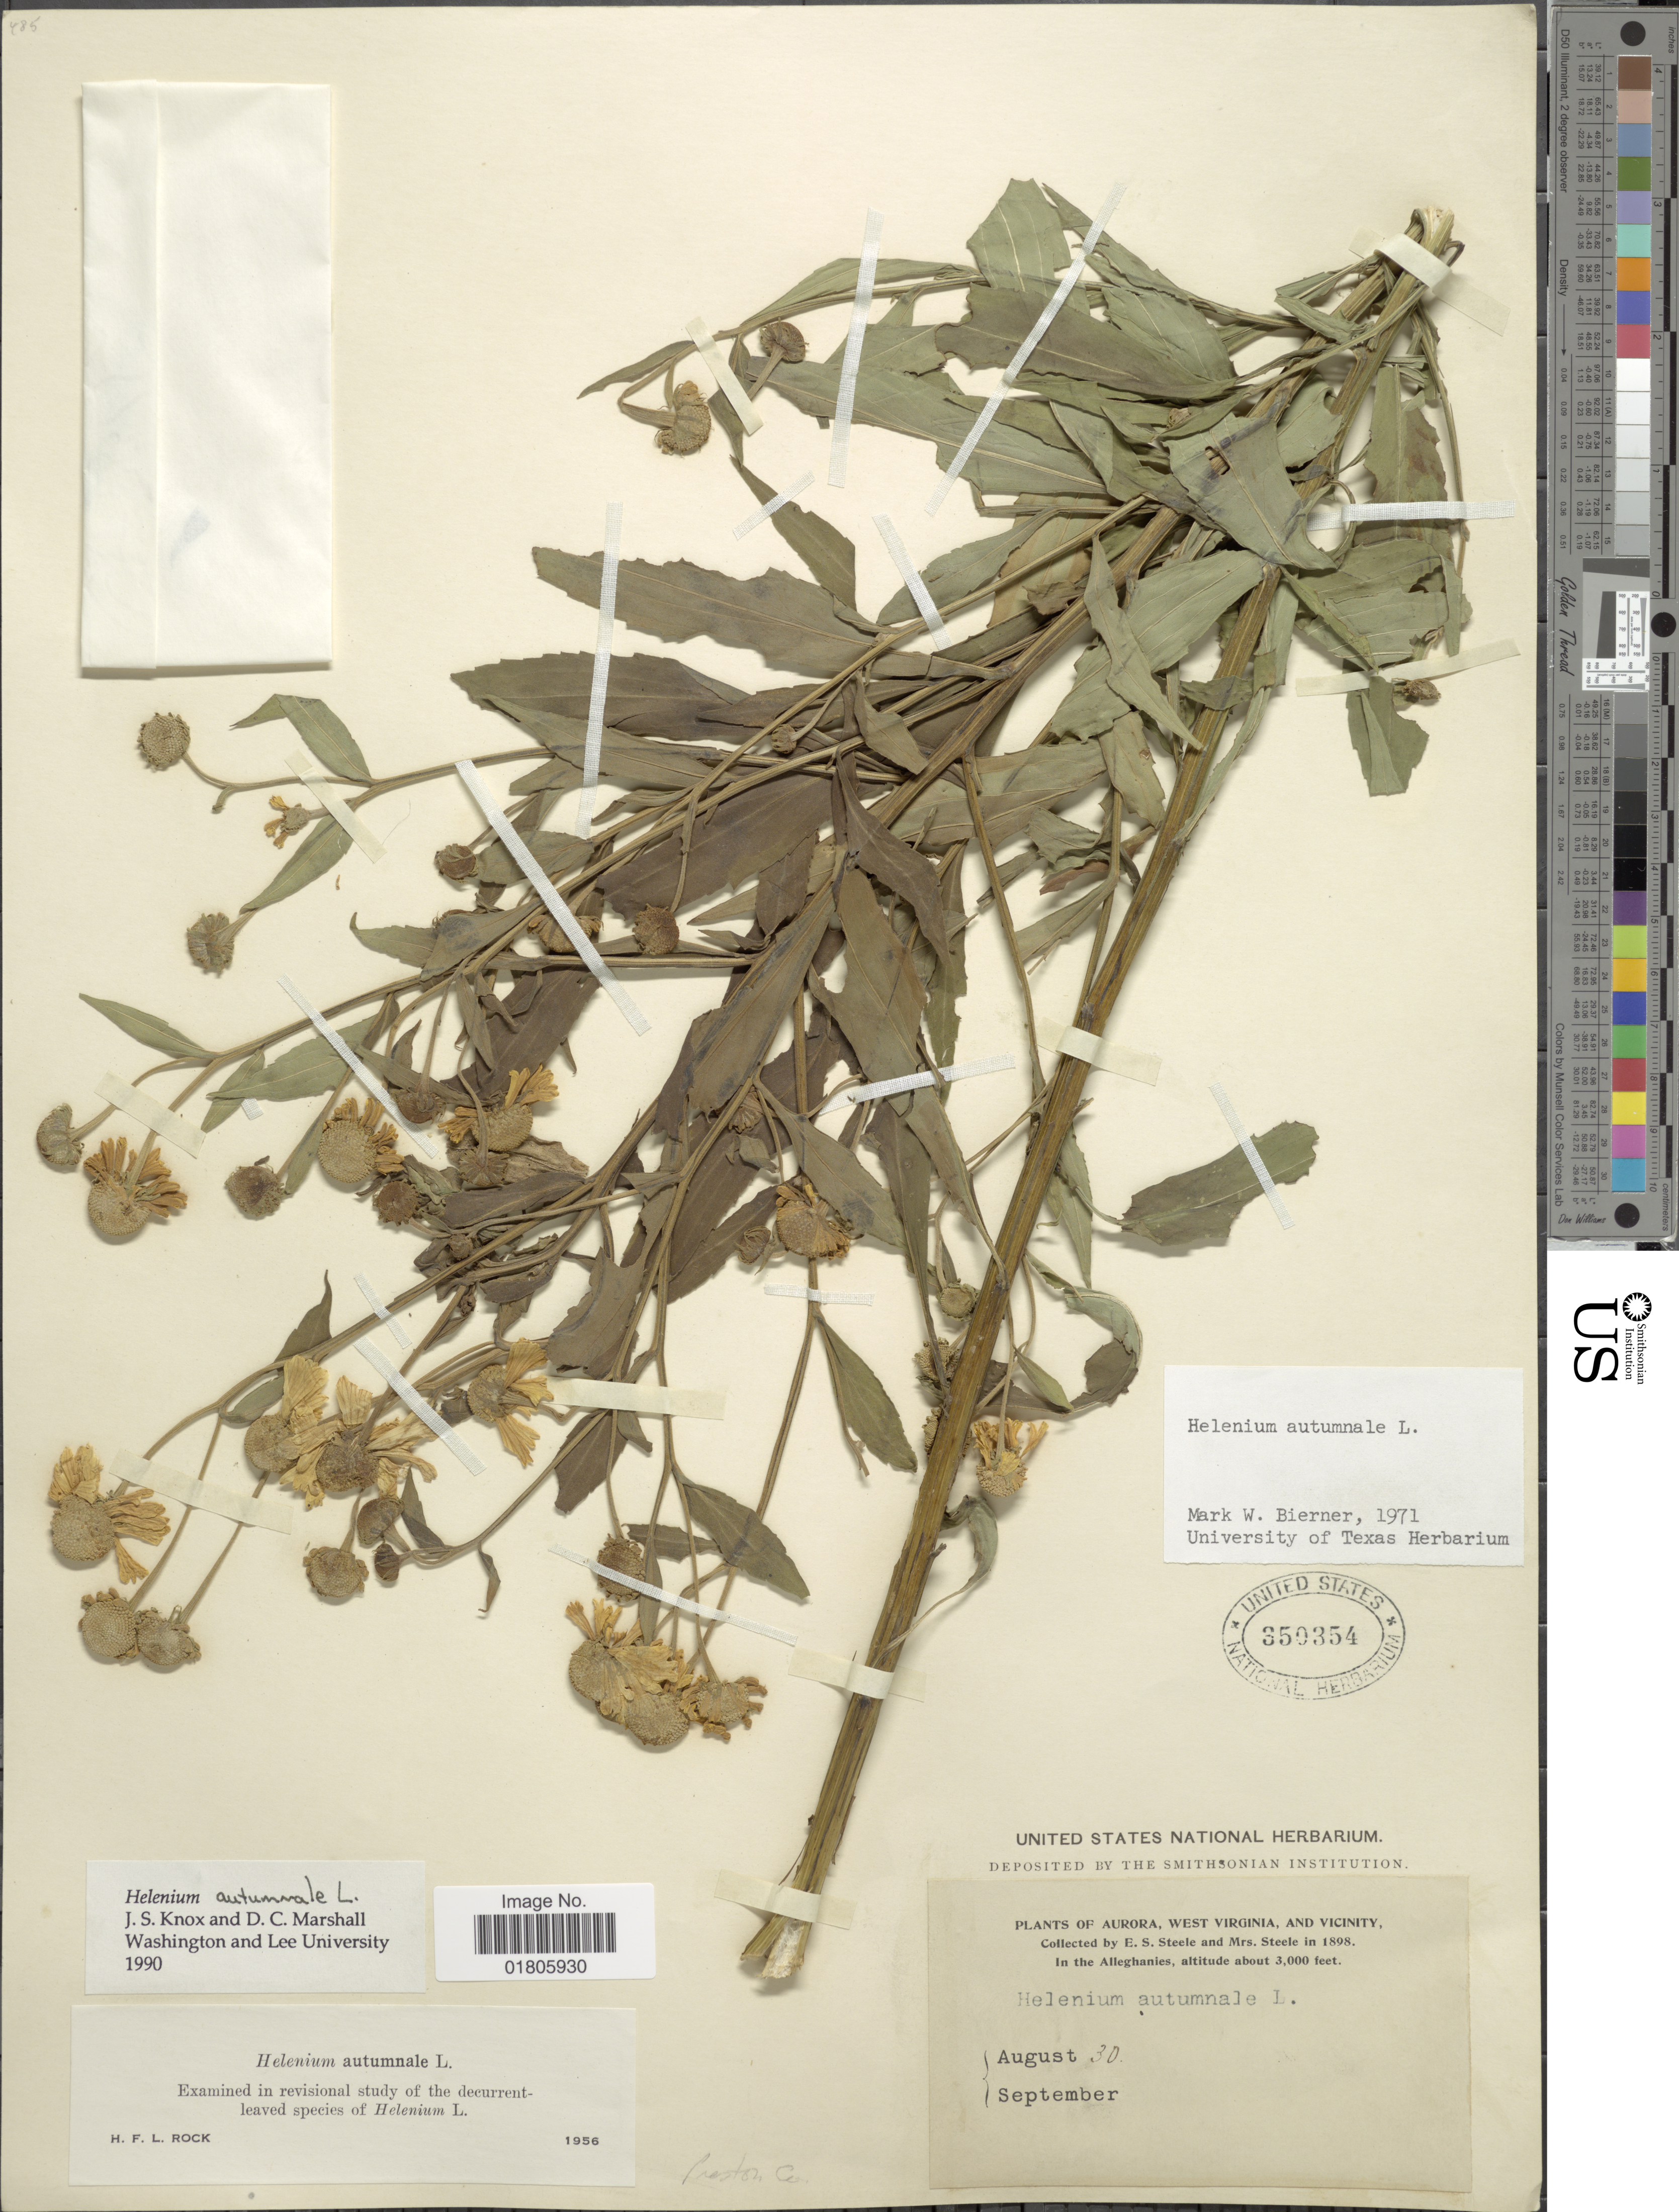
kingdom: Plantae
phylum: Tracheophyta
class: Magnoliopsida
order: Asterales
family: Asteraceae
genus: Helenium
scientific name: Helenium autumnale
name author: L.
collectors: E. Steele & Mrs. E. S. Steele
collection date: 1898-08-30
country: United States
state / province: West Virginia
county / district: Preston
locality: Aurora, West Virginia and vicinity. In the Alleghanies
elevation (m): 914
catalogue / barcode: US 350354